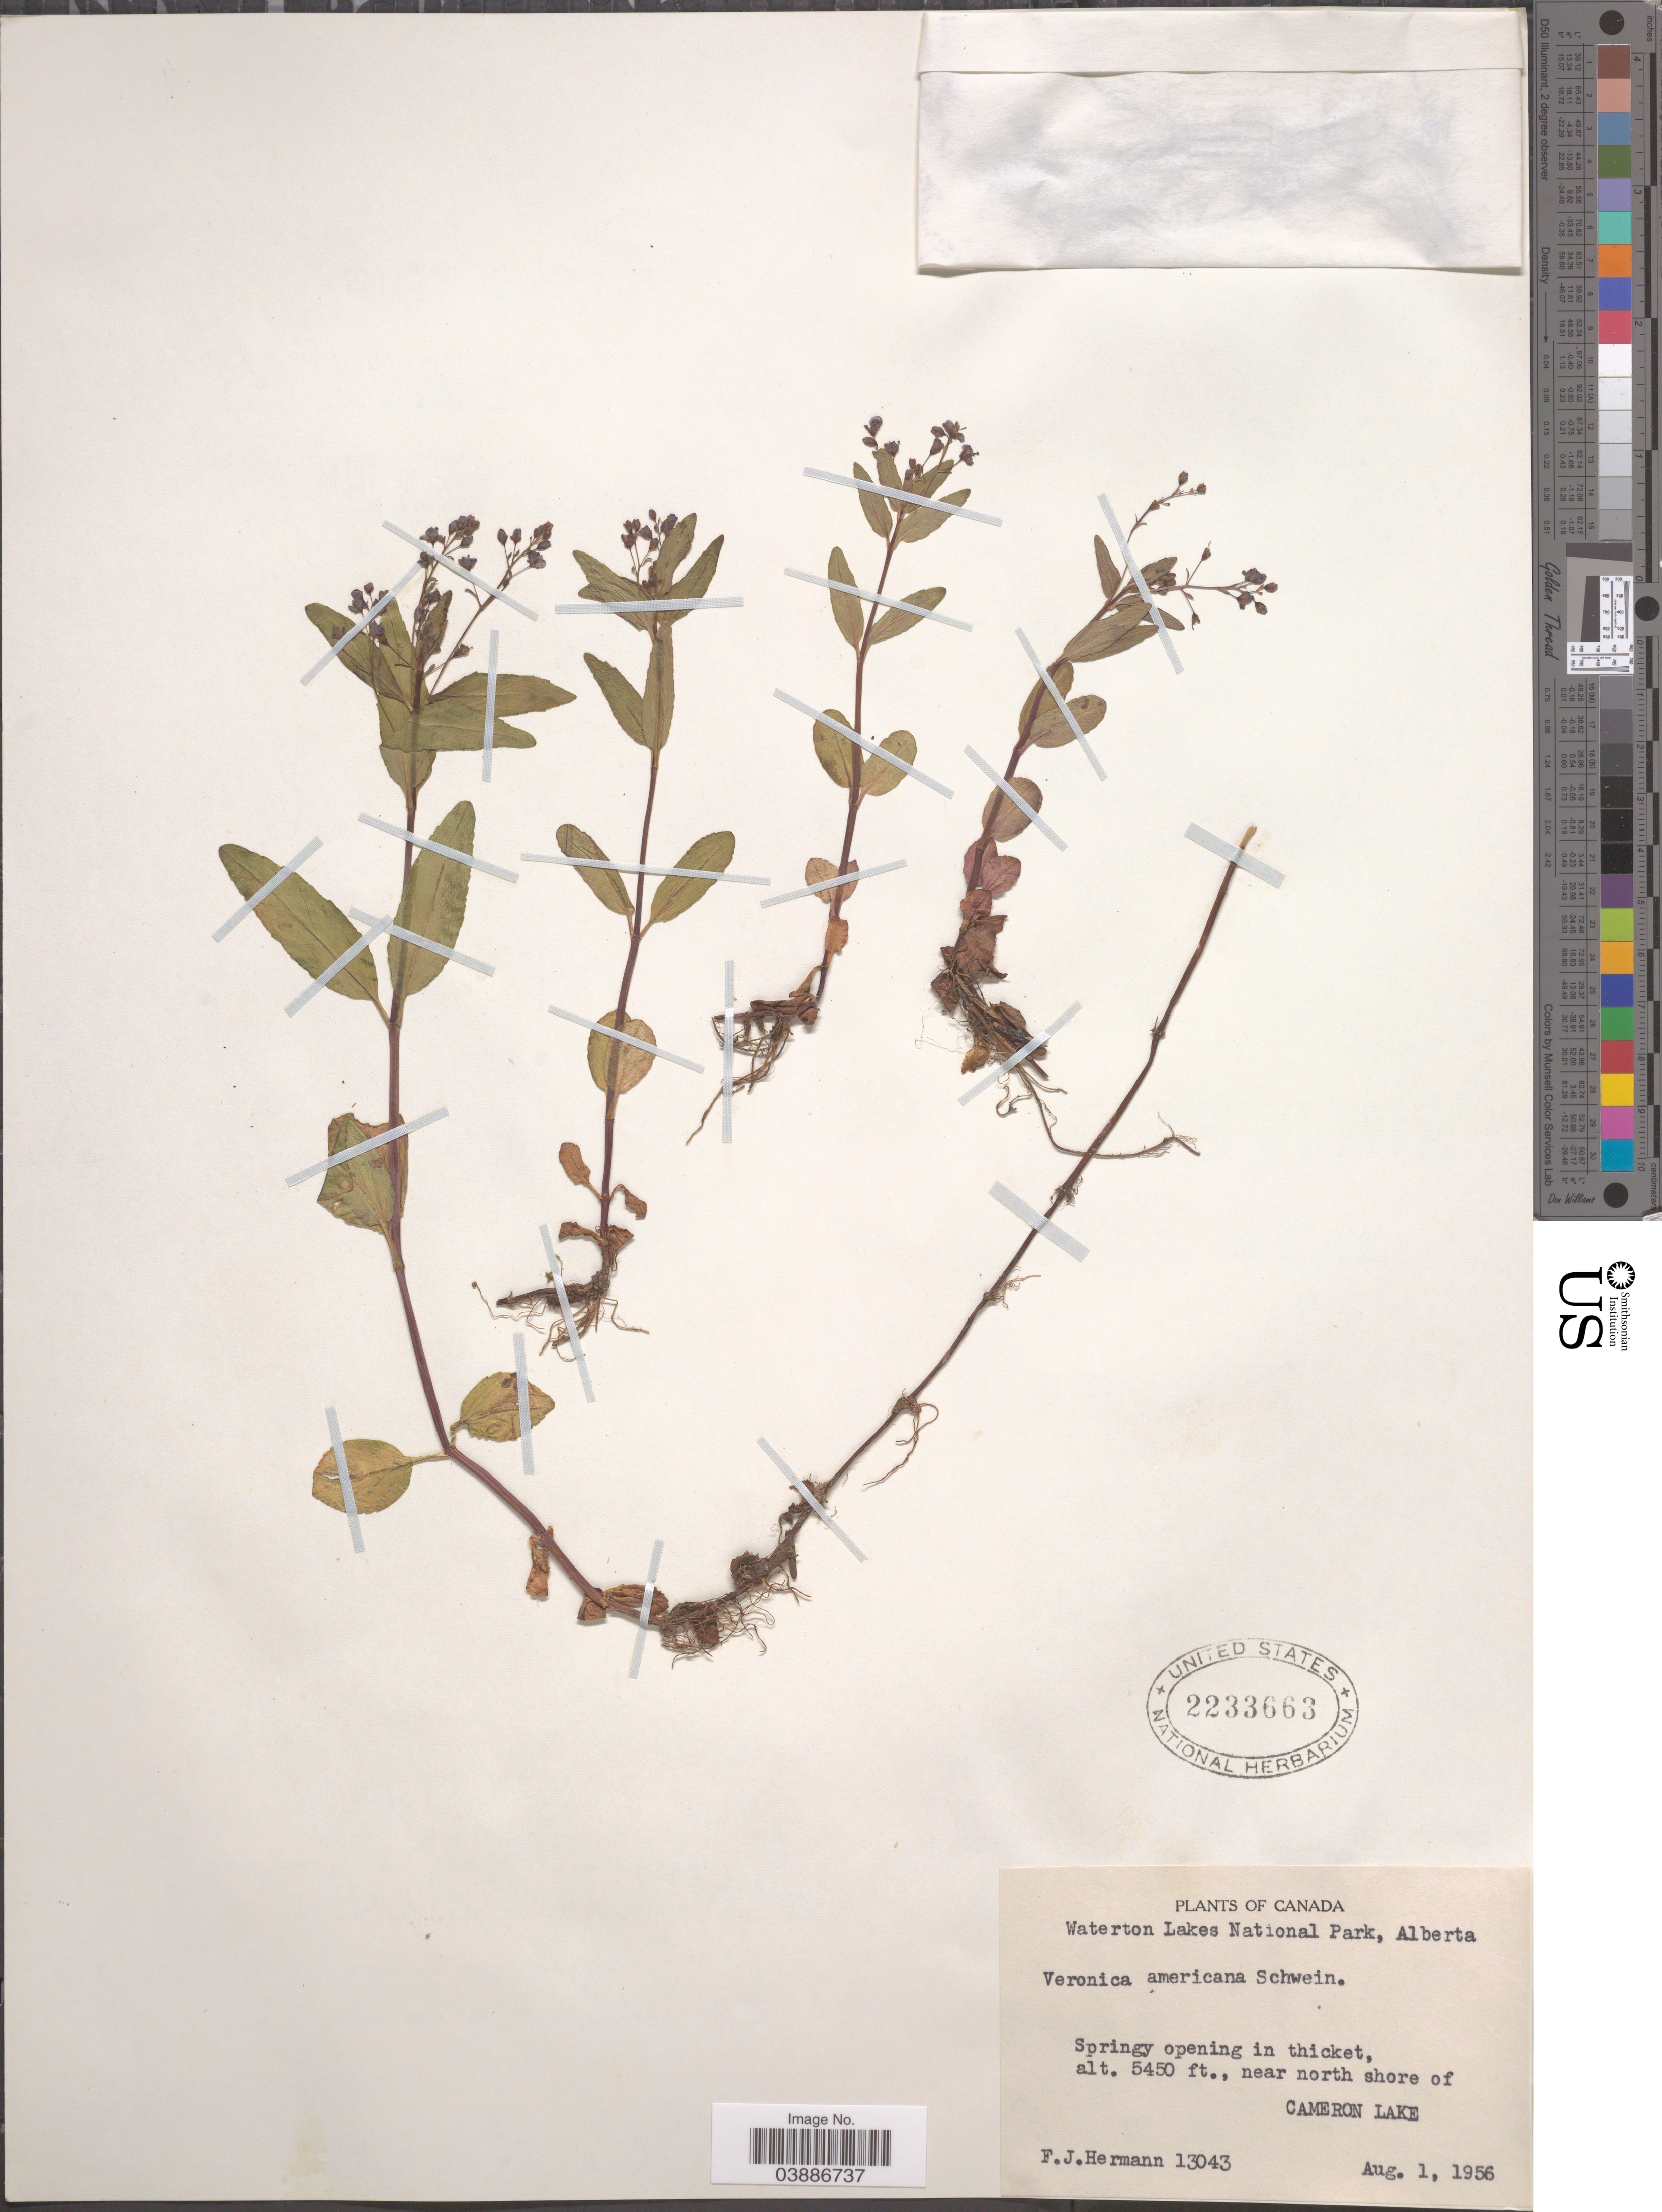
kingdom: Plantae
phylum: Tracheophyta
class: Magnoliopsida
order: Lamiales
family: Plantaginaceae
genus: Veronica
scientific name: Veronica americana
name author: Schwein. ex Benth.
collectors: F. J. Hermann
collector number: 13043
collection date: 1956-08-01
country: Canada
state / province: Alberta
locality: Waterton Lakes National Park. Near north shore of Cameron Lake.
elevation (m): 1661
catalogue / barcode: US 2233663